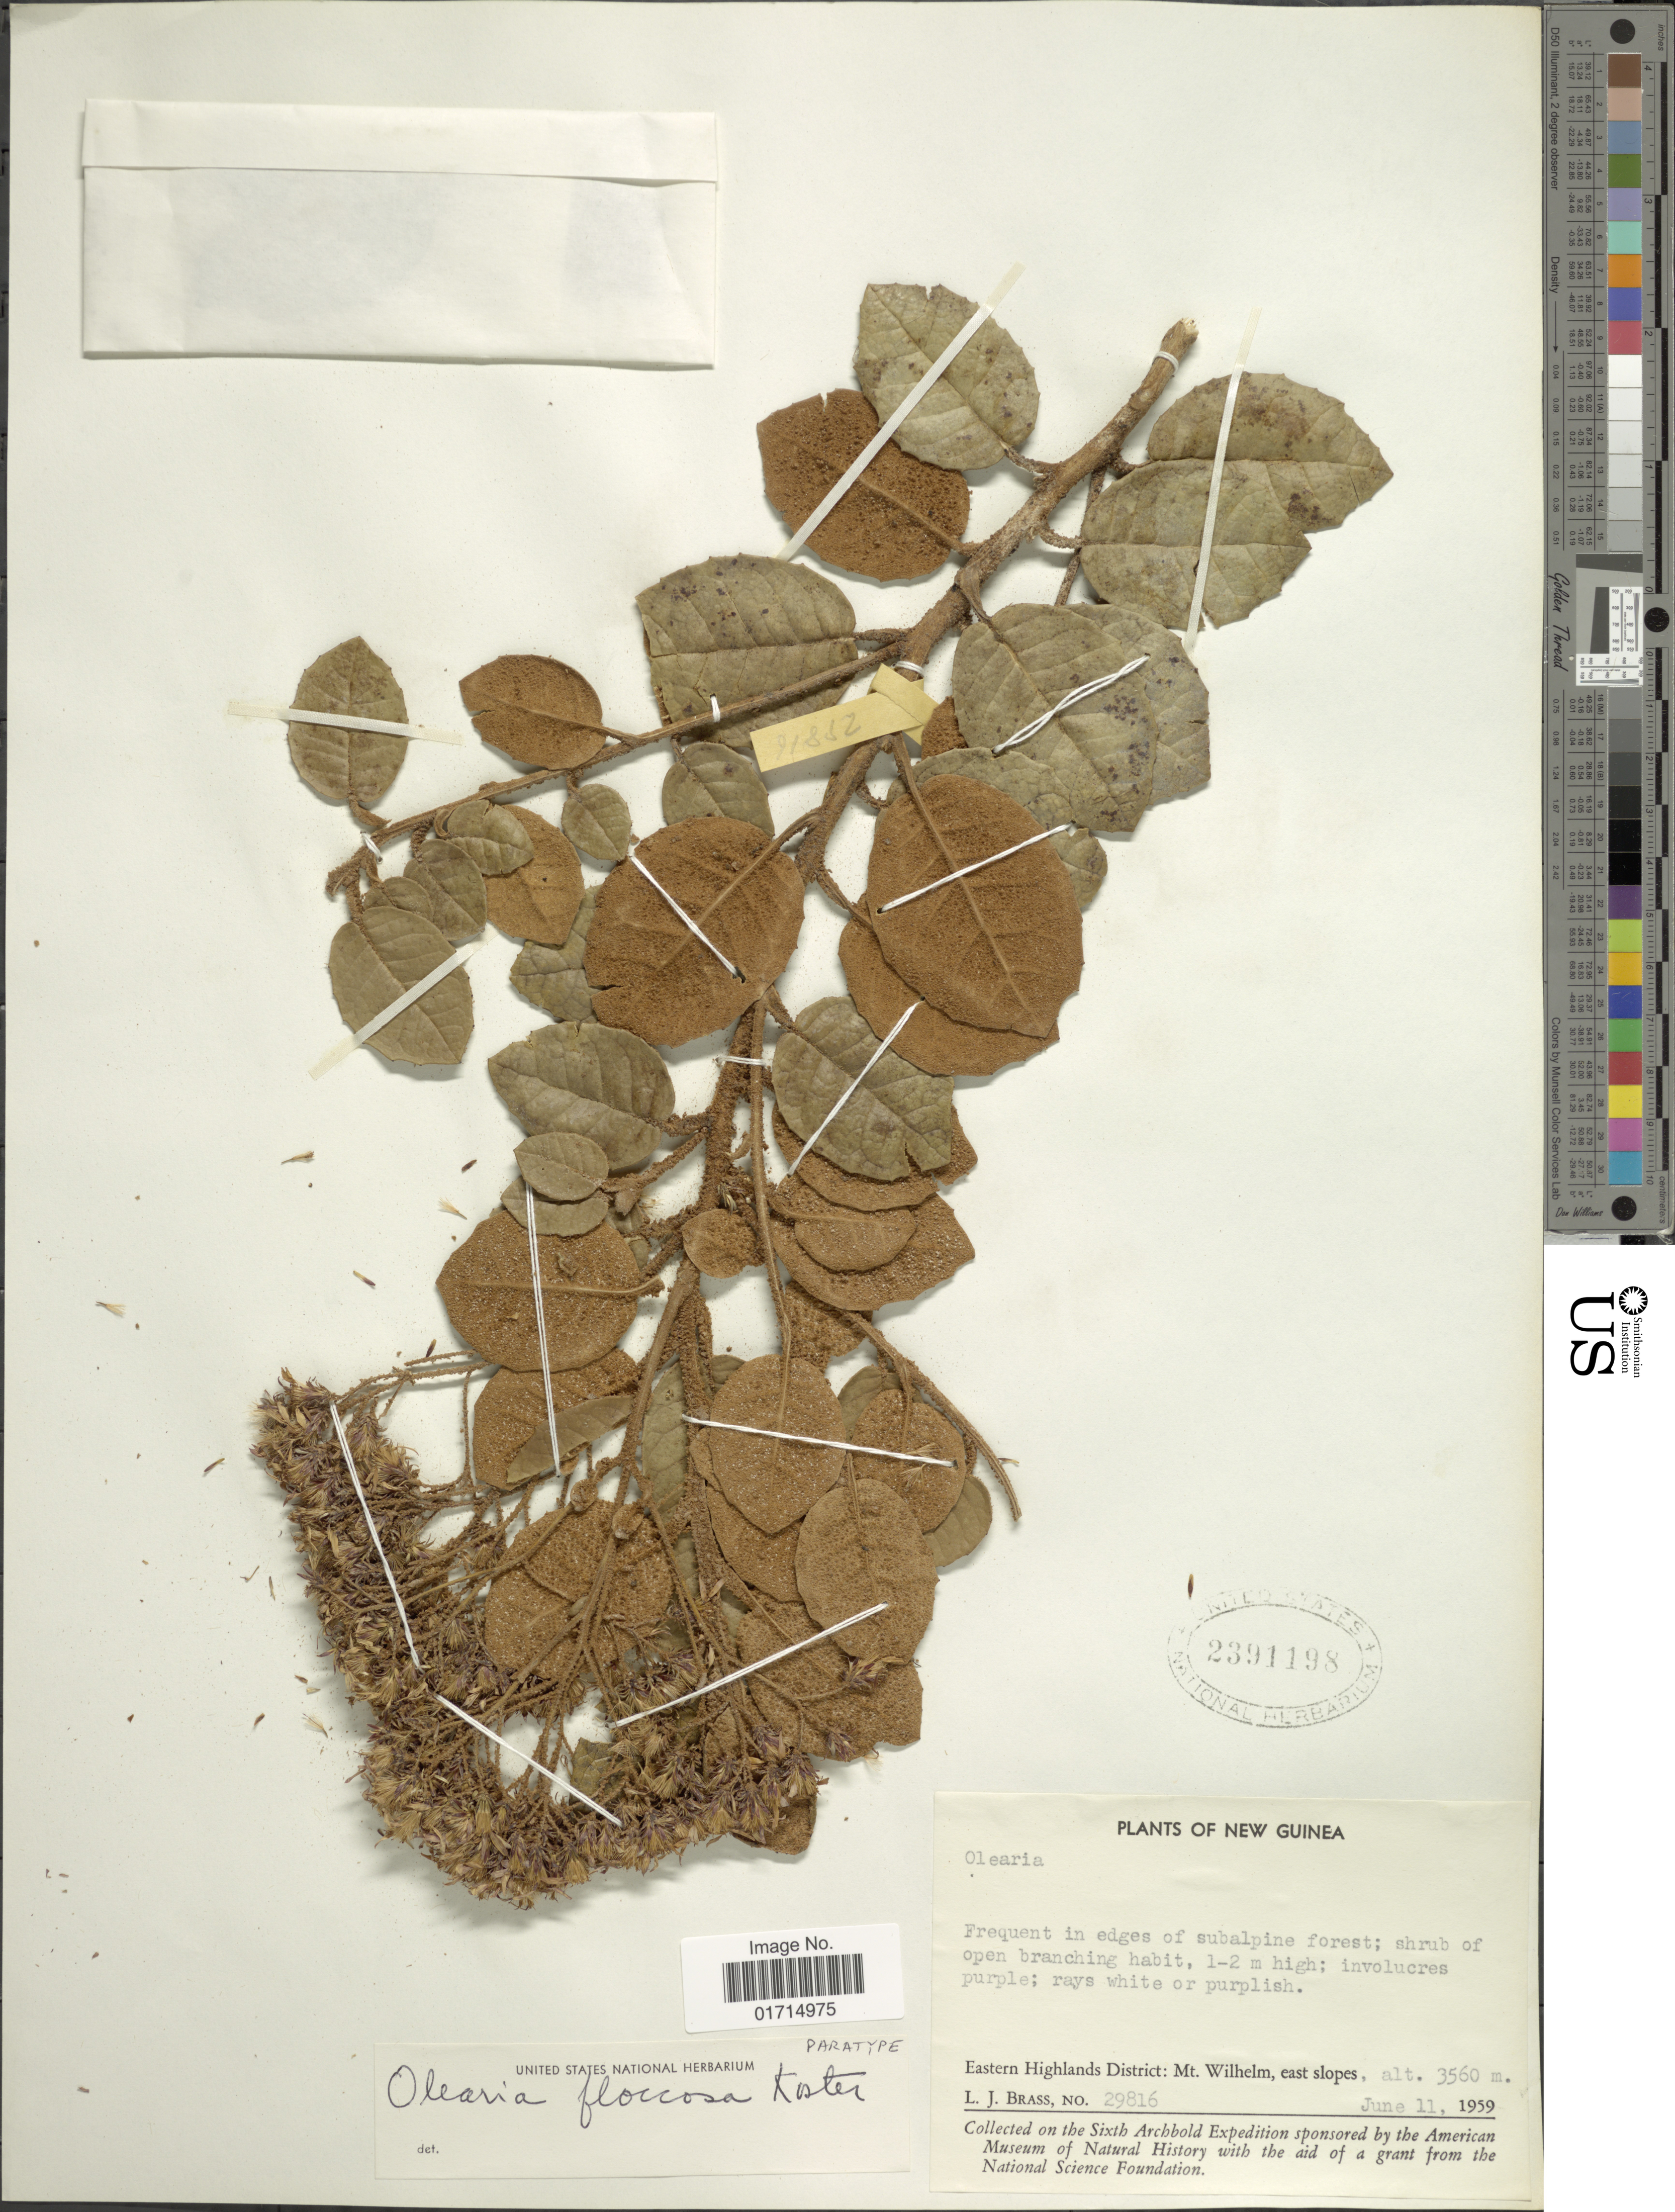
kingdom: Plantae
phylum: Tracheophyta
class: Magnoliopsida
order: Asterales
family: Asteraceae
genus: Olearia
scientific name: Olearia floccosa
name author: Koster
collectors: L. J. Brass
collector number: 29816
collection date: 1959-06-11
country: Papua New Guinea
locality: Eastern Highlands District: Mt. Wilhelm, south slopes. New Guinea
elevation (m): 3560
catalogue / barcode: US 2391198